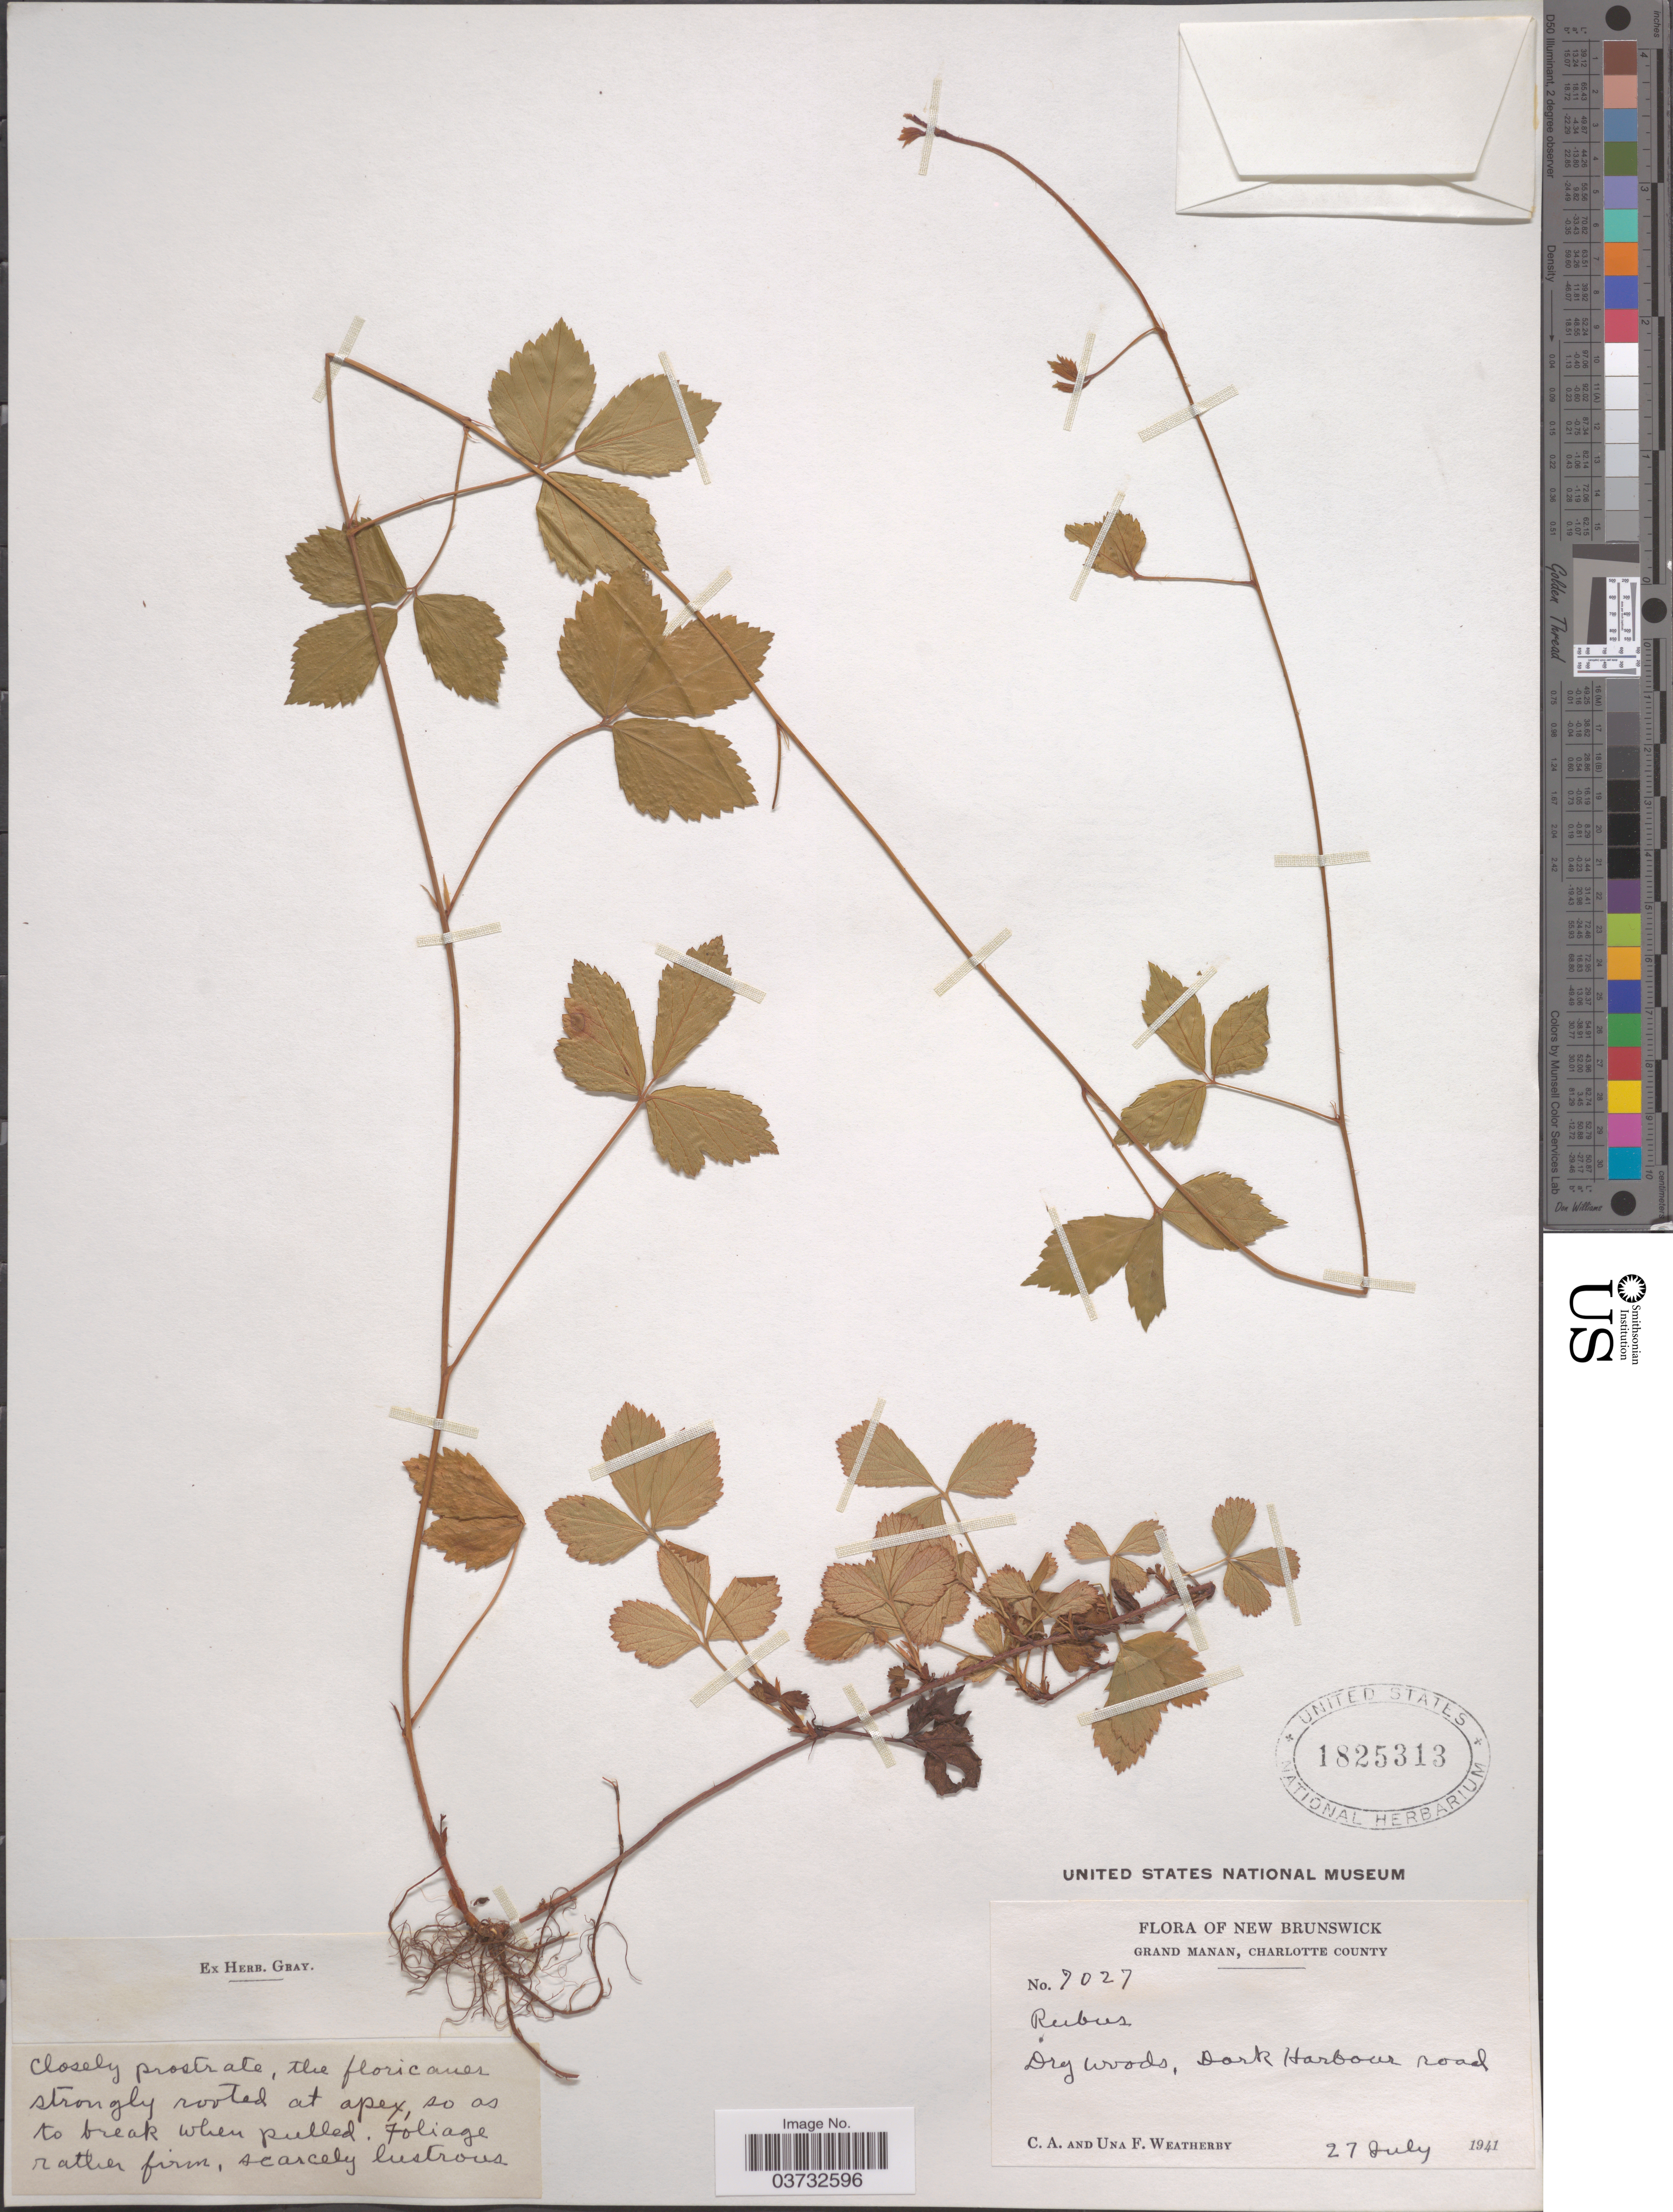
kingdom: Plantae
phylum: Tracheophyta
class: Magnoliopsida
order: Rosales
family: Rosaceae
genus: Rubus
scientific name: Rubus sp.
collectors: C. A. Weatherby & U. Weatherby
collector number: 7027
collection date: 1941-07-27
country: Canada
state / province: New Brunswick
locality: Grand Manan, Charlotte County. Dark Harbour road.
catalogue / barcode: US 1825313